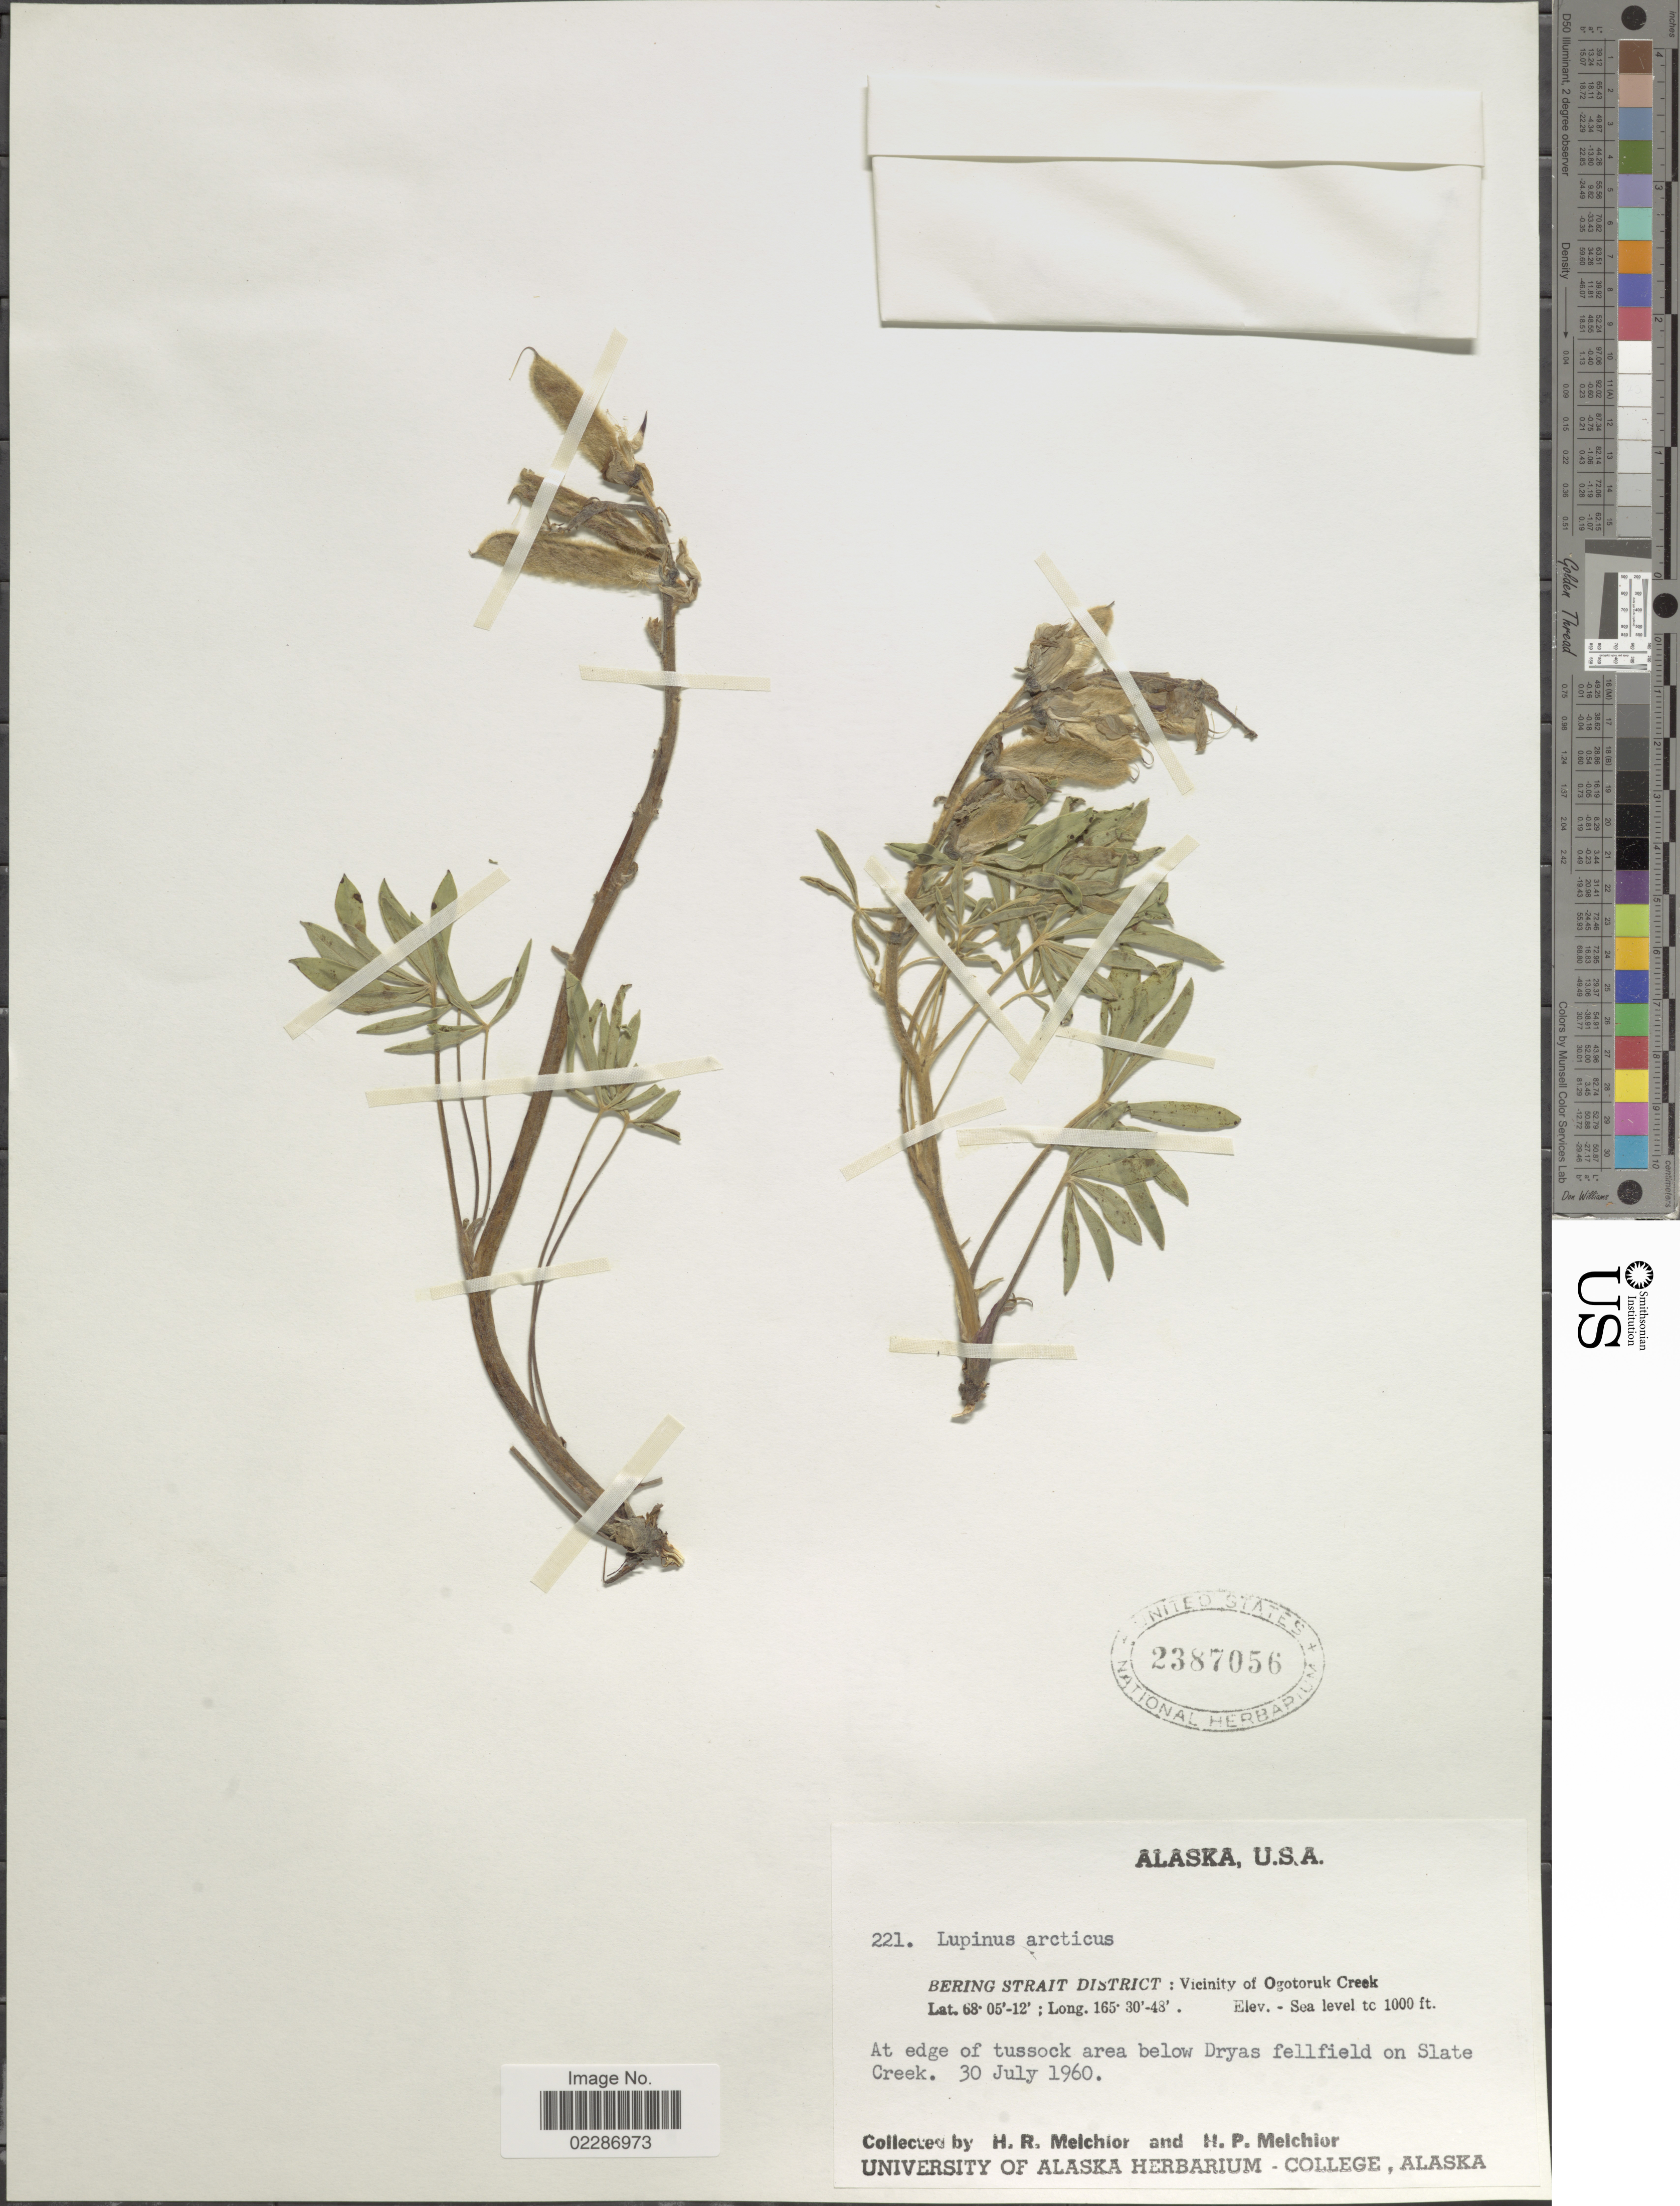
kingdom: Plantae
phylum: Tracheophyta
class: Magnoliopsida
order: Fabales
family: Fabaceae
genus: Lupinus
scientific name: Lupinus arcticus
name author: S. Watson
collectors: H. R. Melchior & H. P. Melchior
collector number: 221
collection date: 1960-07-30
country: United States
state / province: Alaska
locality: Bering Strait District: vicinity of Ogotoruk Creek, At edge of tussick area below Dryas fellfield on Slate Creek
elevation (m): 305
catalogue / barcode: US 2387056